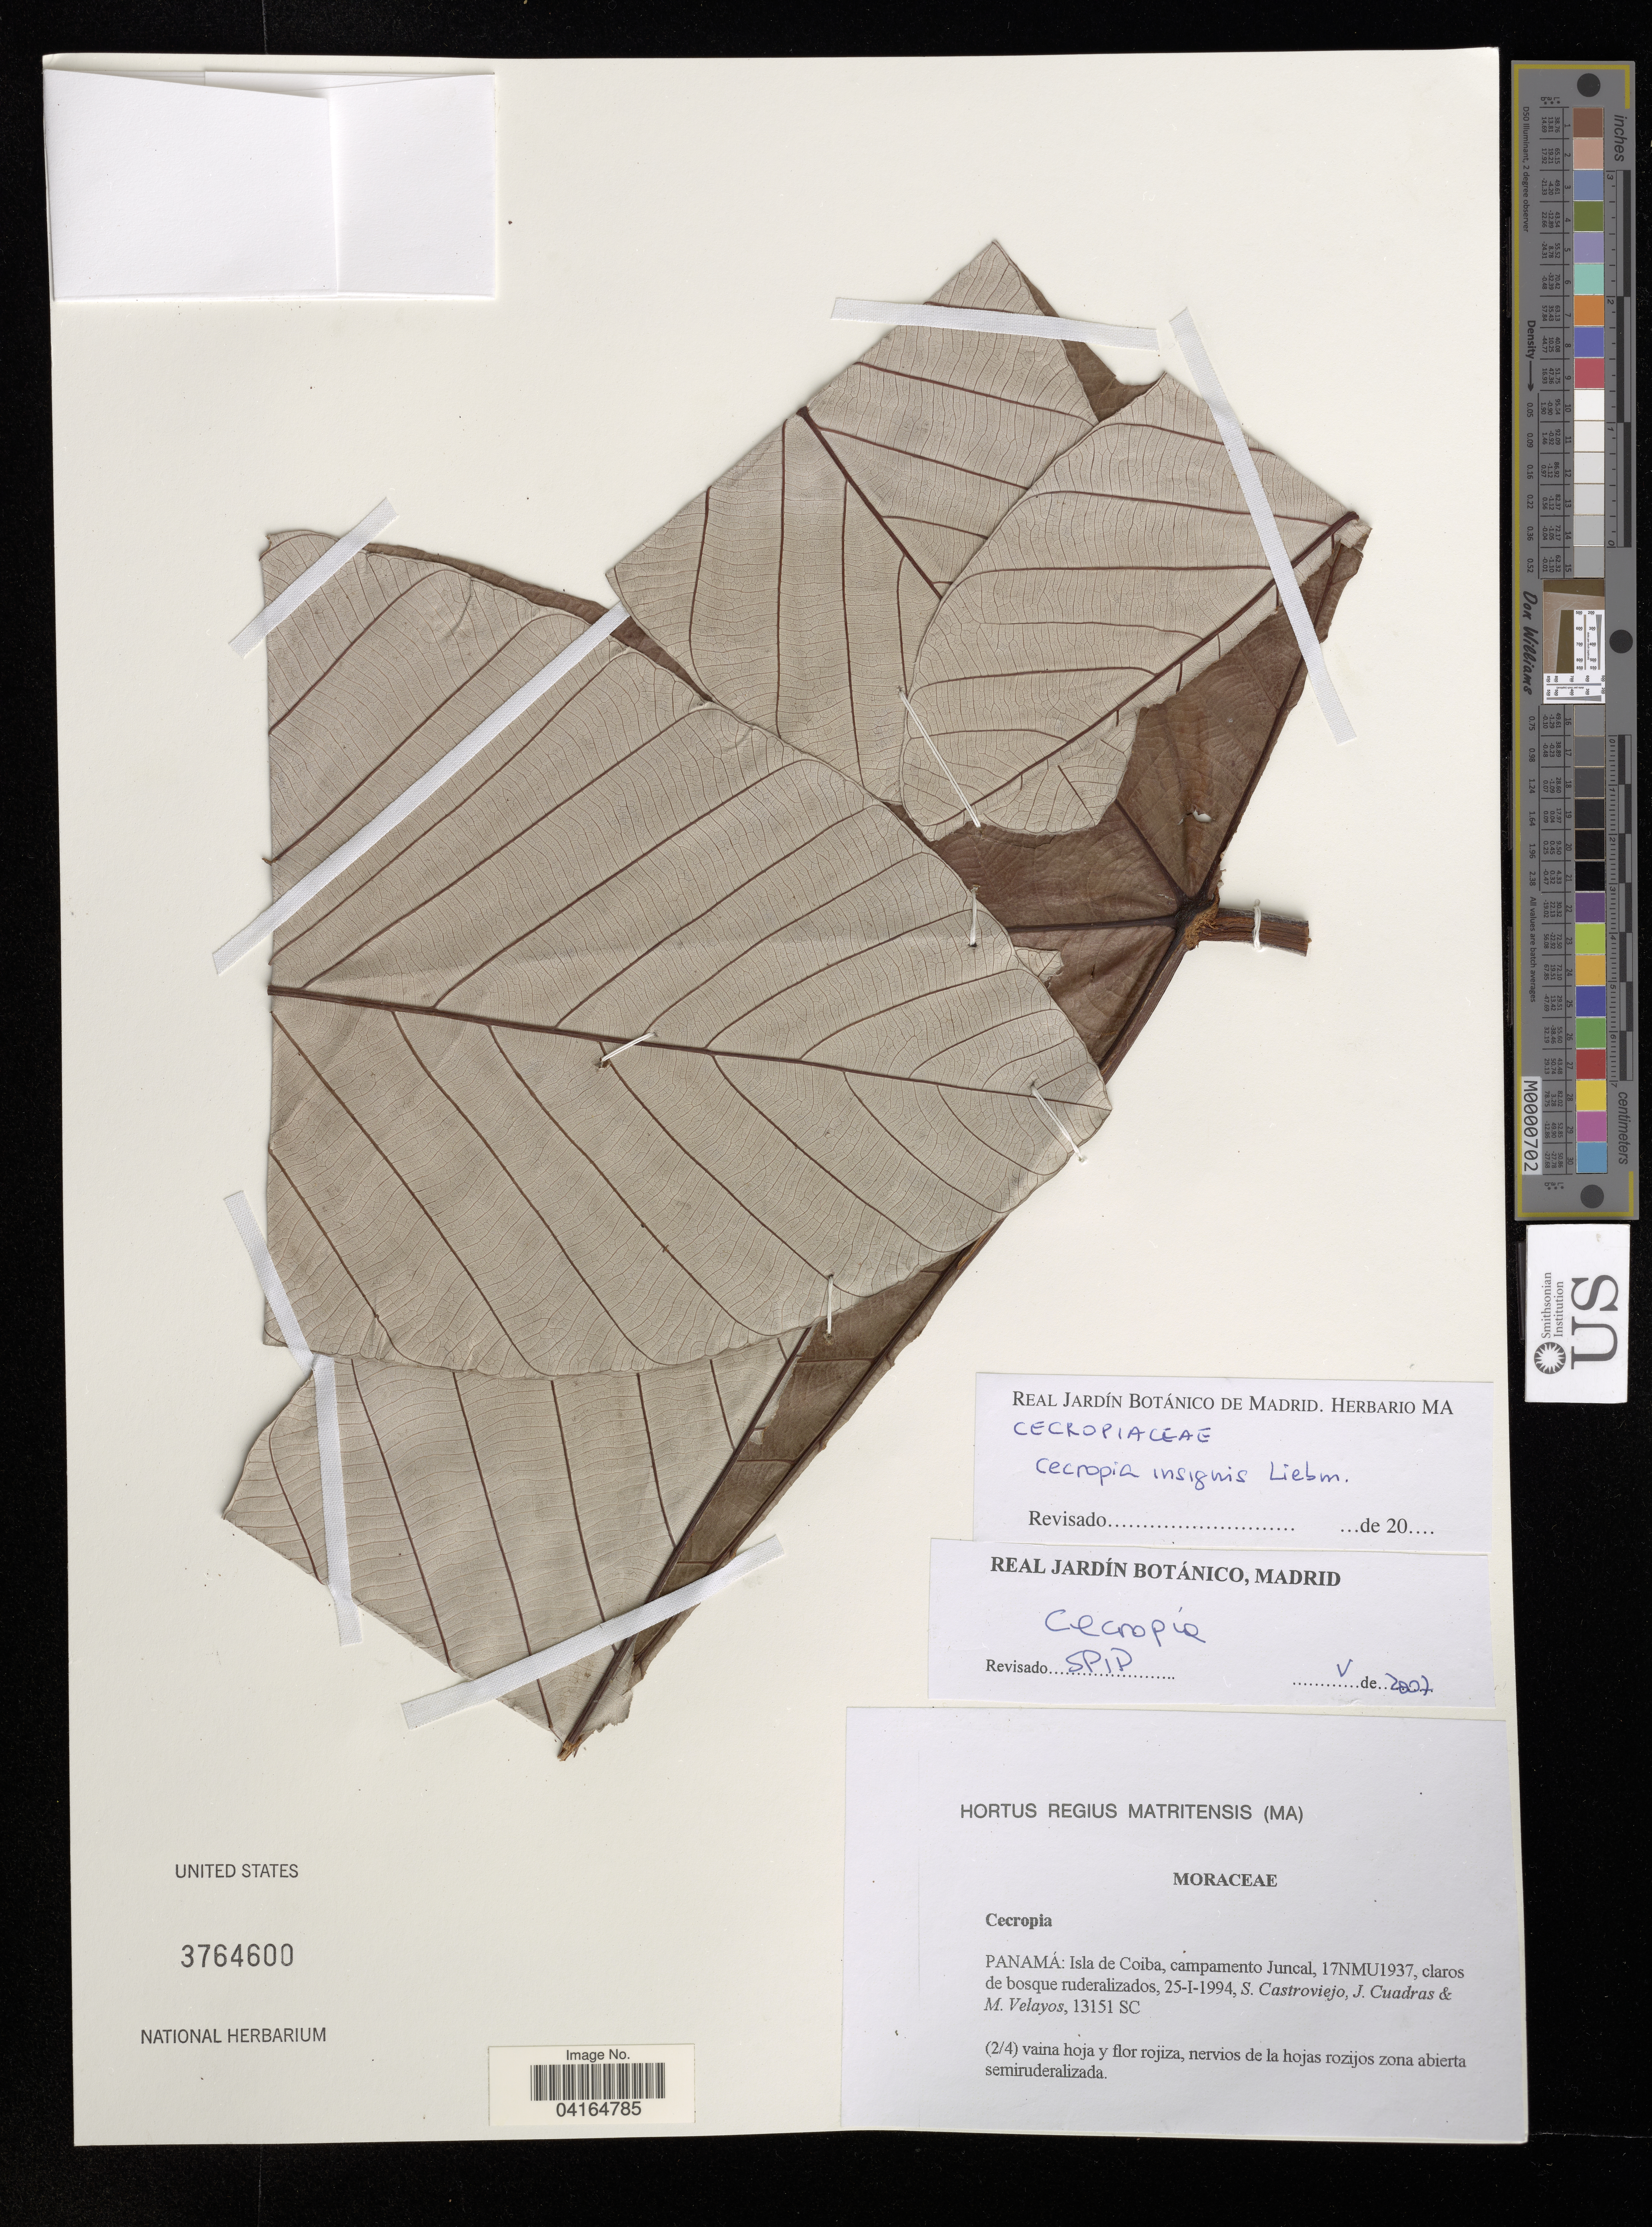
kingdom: Plantae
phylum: Tracheophyta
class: Magnoliopsida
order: Rosales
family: Urticaceae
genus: Cecropia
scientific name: Cecropia insignis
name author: Liebm.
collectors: S. Castroviejo, J. Cuadras & M. Velayos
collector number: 13151 SC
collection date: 1994-01-25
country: Panama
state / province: Panamá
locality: Isla de Coiba, campamento Juncal.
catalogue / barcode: US 3764600